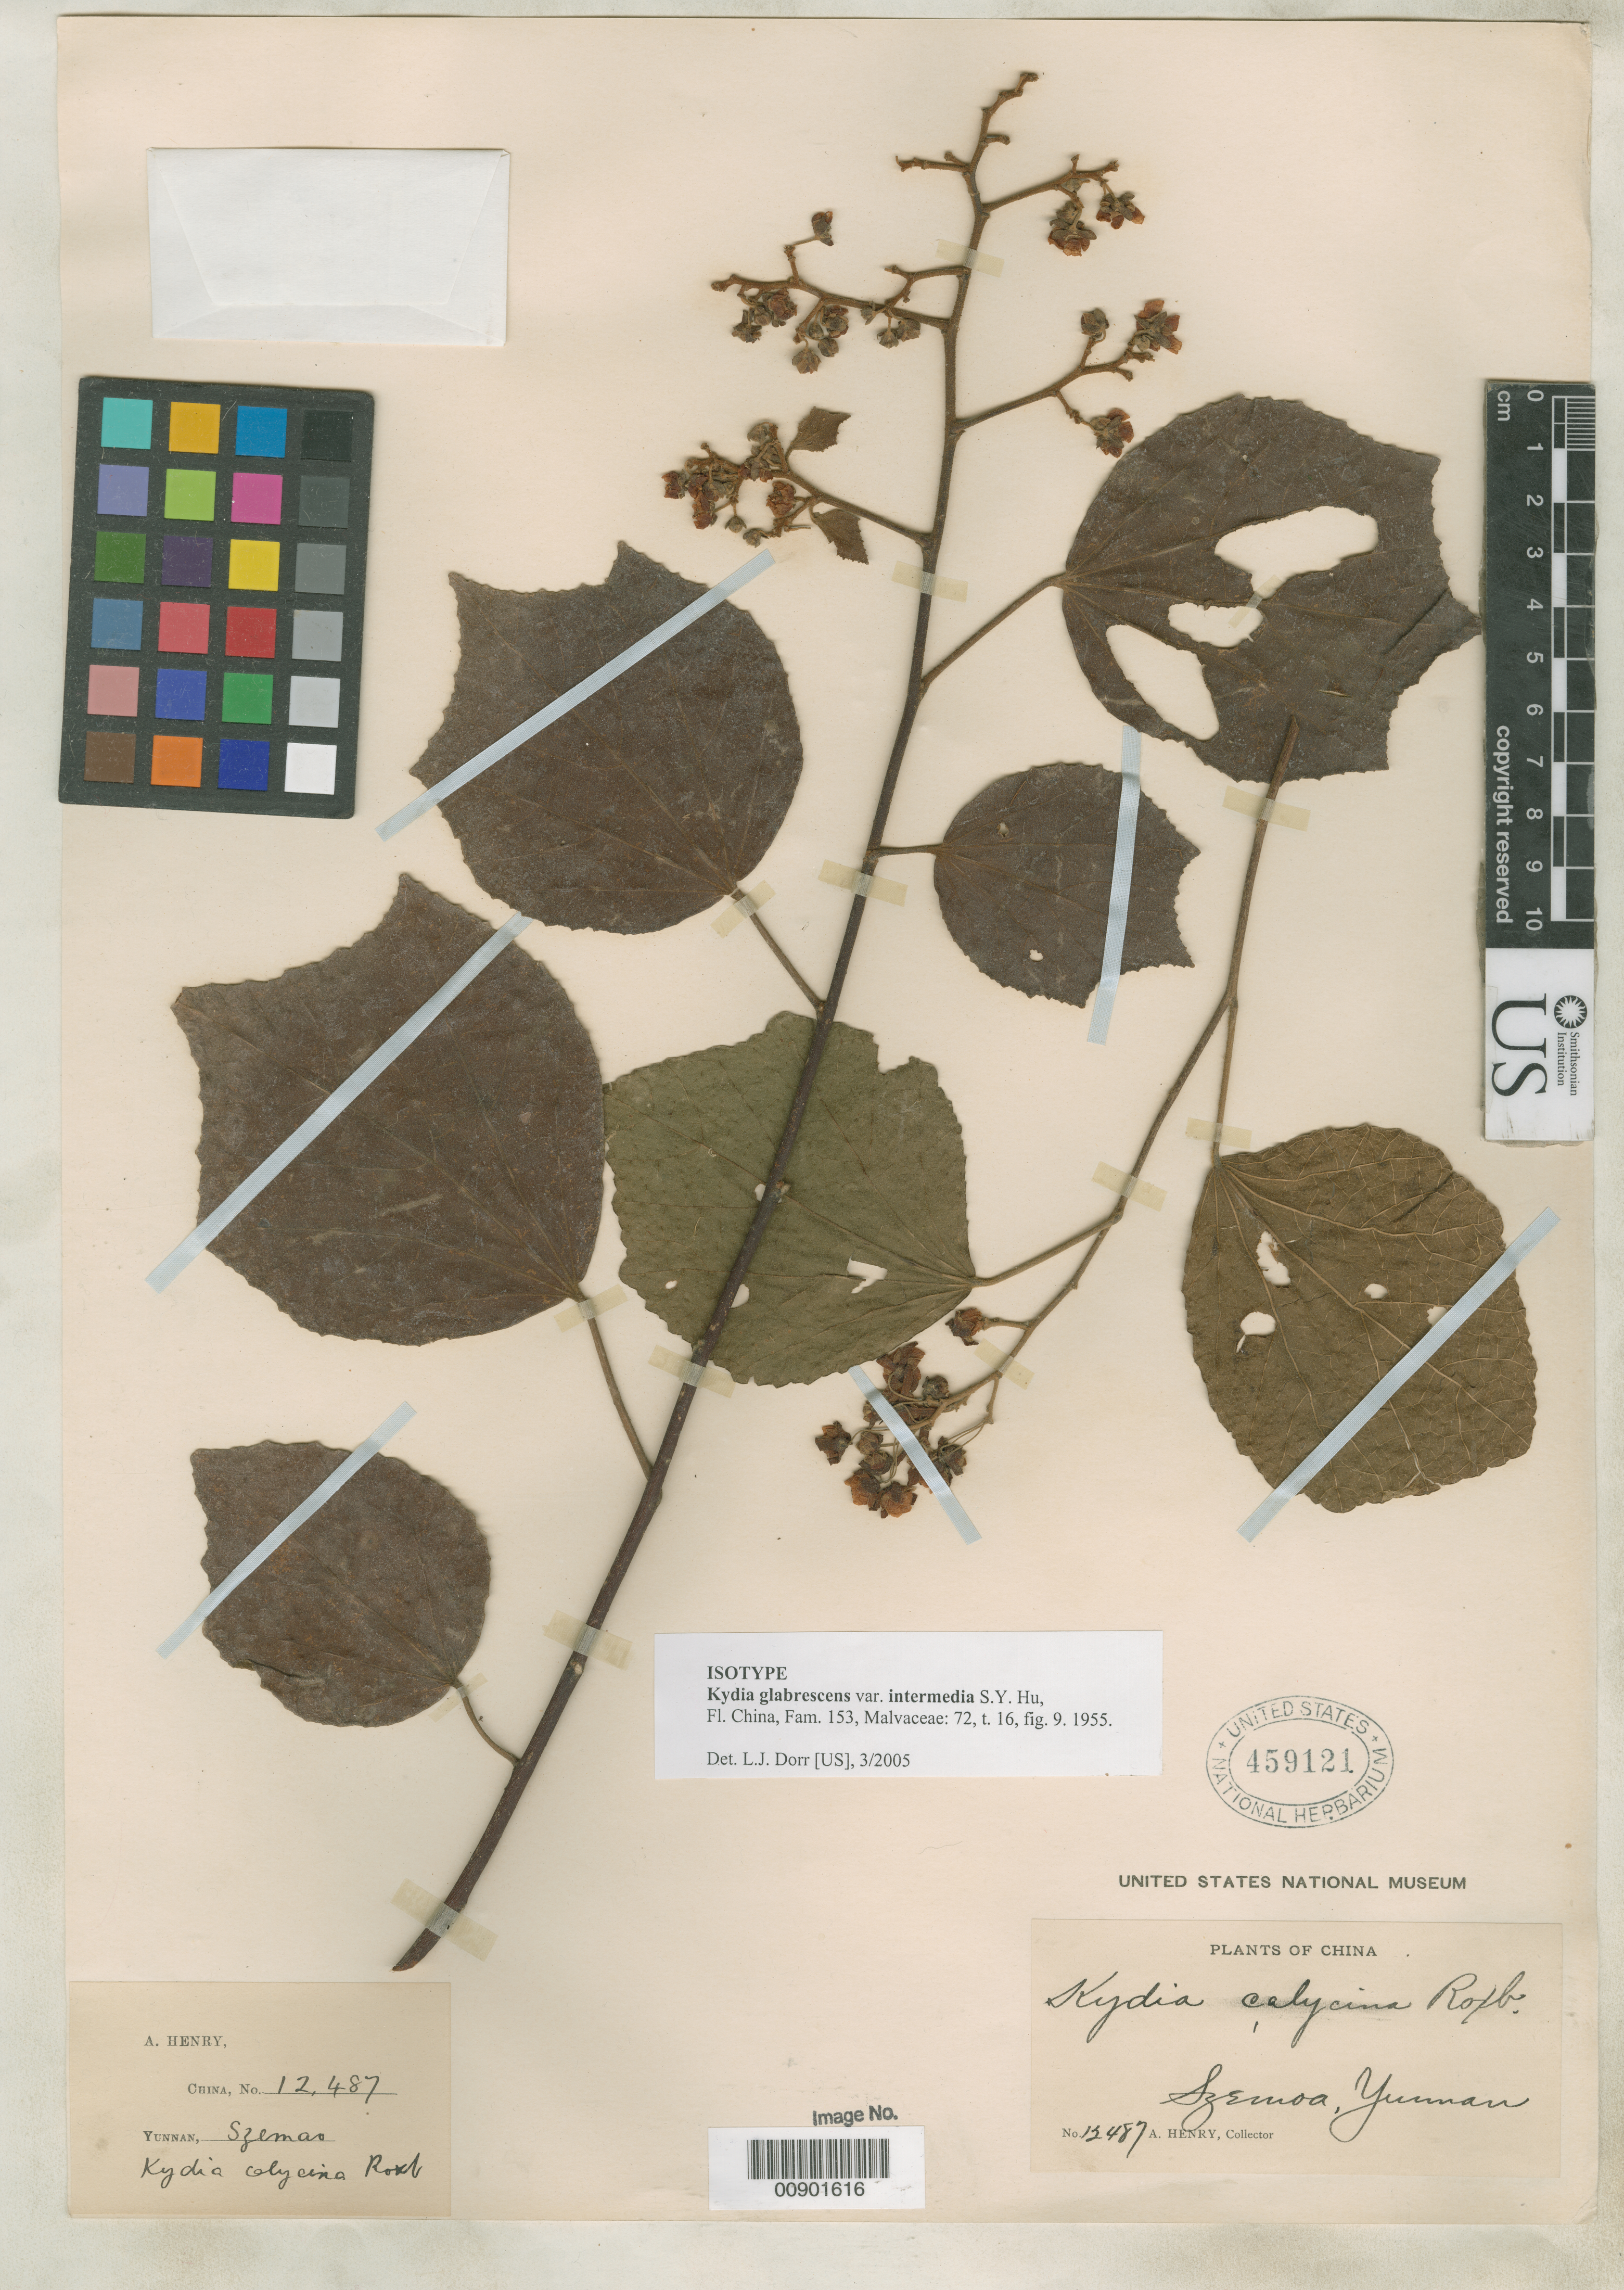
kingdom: Plantae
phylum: Tracheophyta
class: Magnoliopsida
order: Malvales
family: Malvaceae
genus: Kydia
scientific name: Kydia glabrescens var. intermedia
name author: S.Y. Hu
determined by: Dorr, L. J., (BOT), Smithsonian Institution - National Museum of Natural History (UNITED STATES)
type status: Isotype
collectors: A. Henry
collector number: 12487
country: China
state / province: Yunnan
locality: Yunnan, Szemao.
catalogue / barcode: US 459121